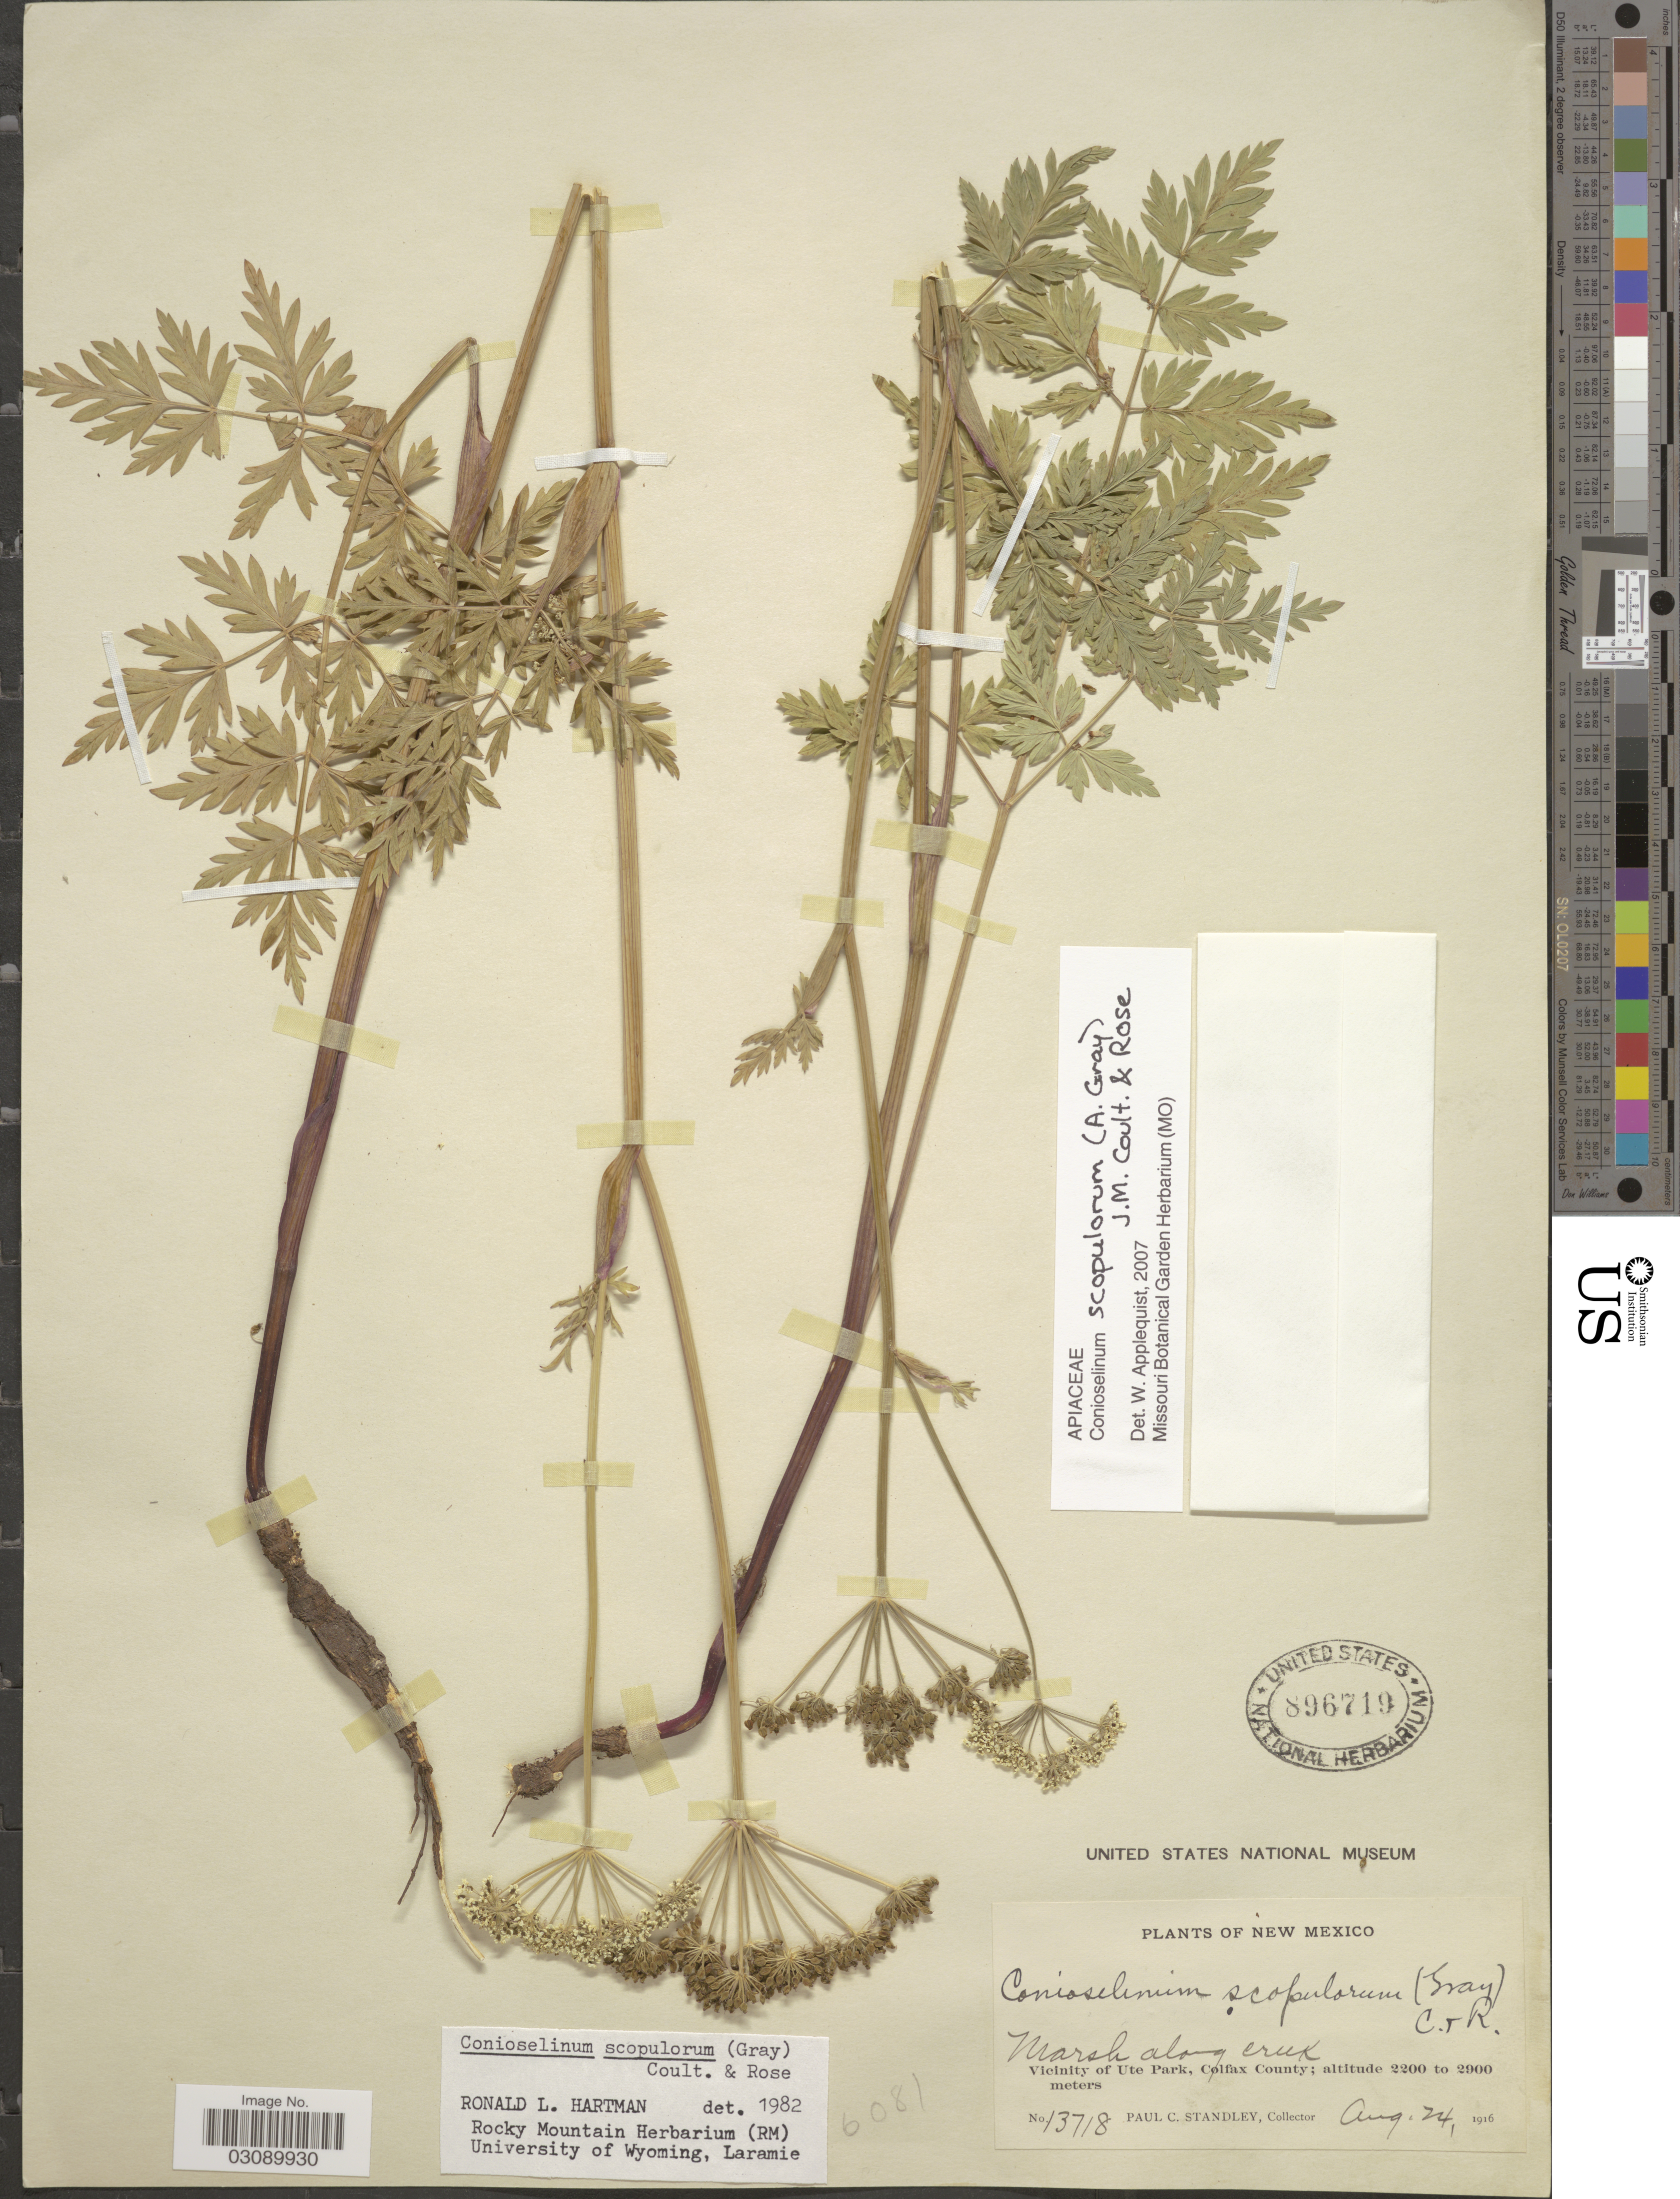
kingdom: Plantae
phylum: Tracheophyta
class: Magnoliopsida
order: Apiales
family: Apiaceae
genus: Conioselinum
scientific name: Conioselinum scopulorum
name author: (A. Gray) J.M. Coult. & Rose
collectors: P. C. Standley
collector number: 13718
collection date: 1916-08-24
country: United States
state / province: New Mexico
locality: Marsh along creek. Vicinity of Ute Park, Colfax County.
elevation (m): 2200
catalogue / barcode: US 896719